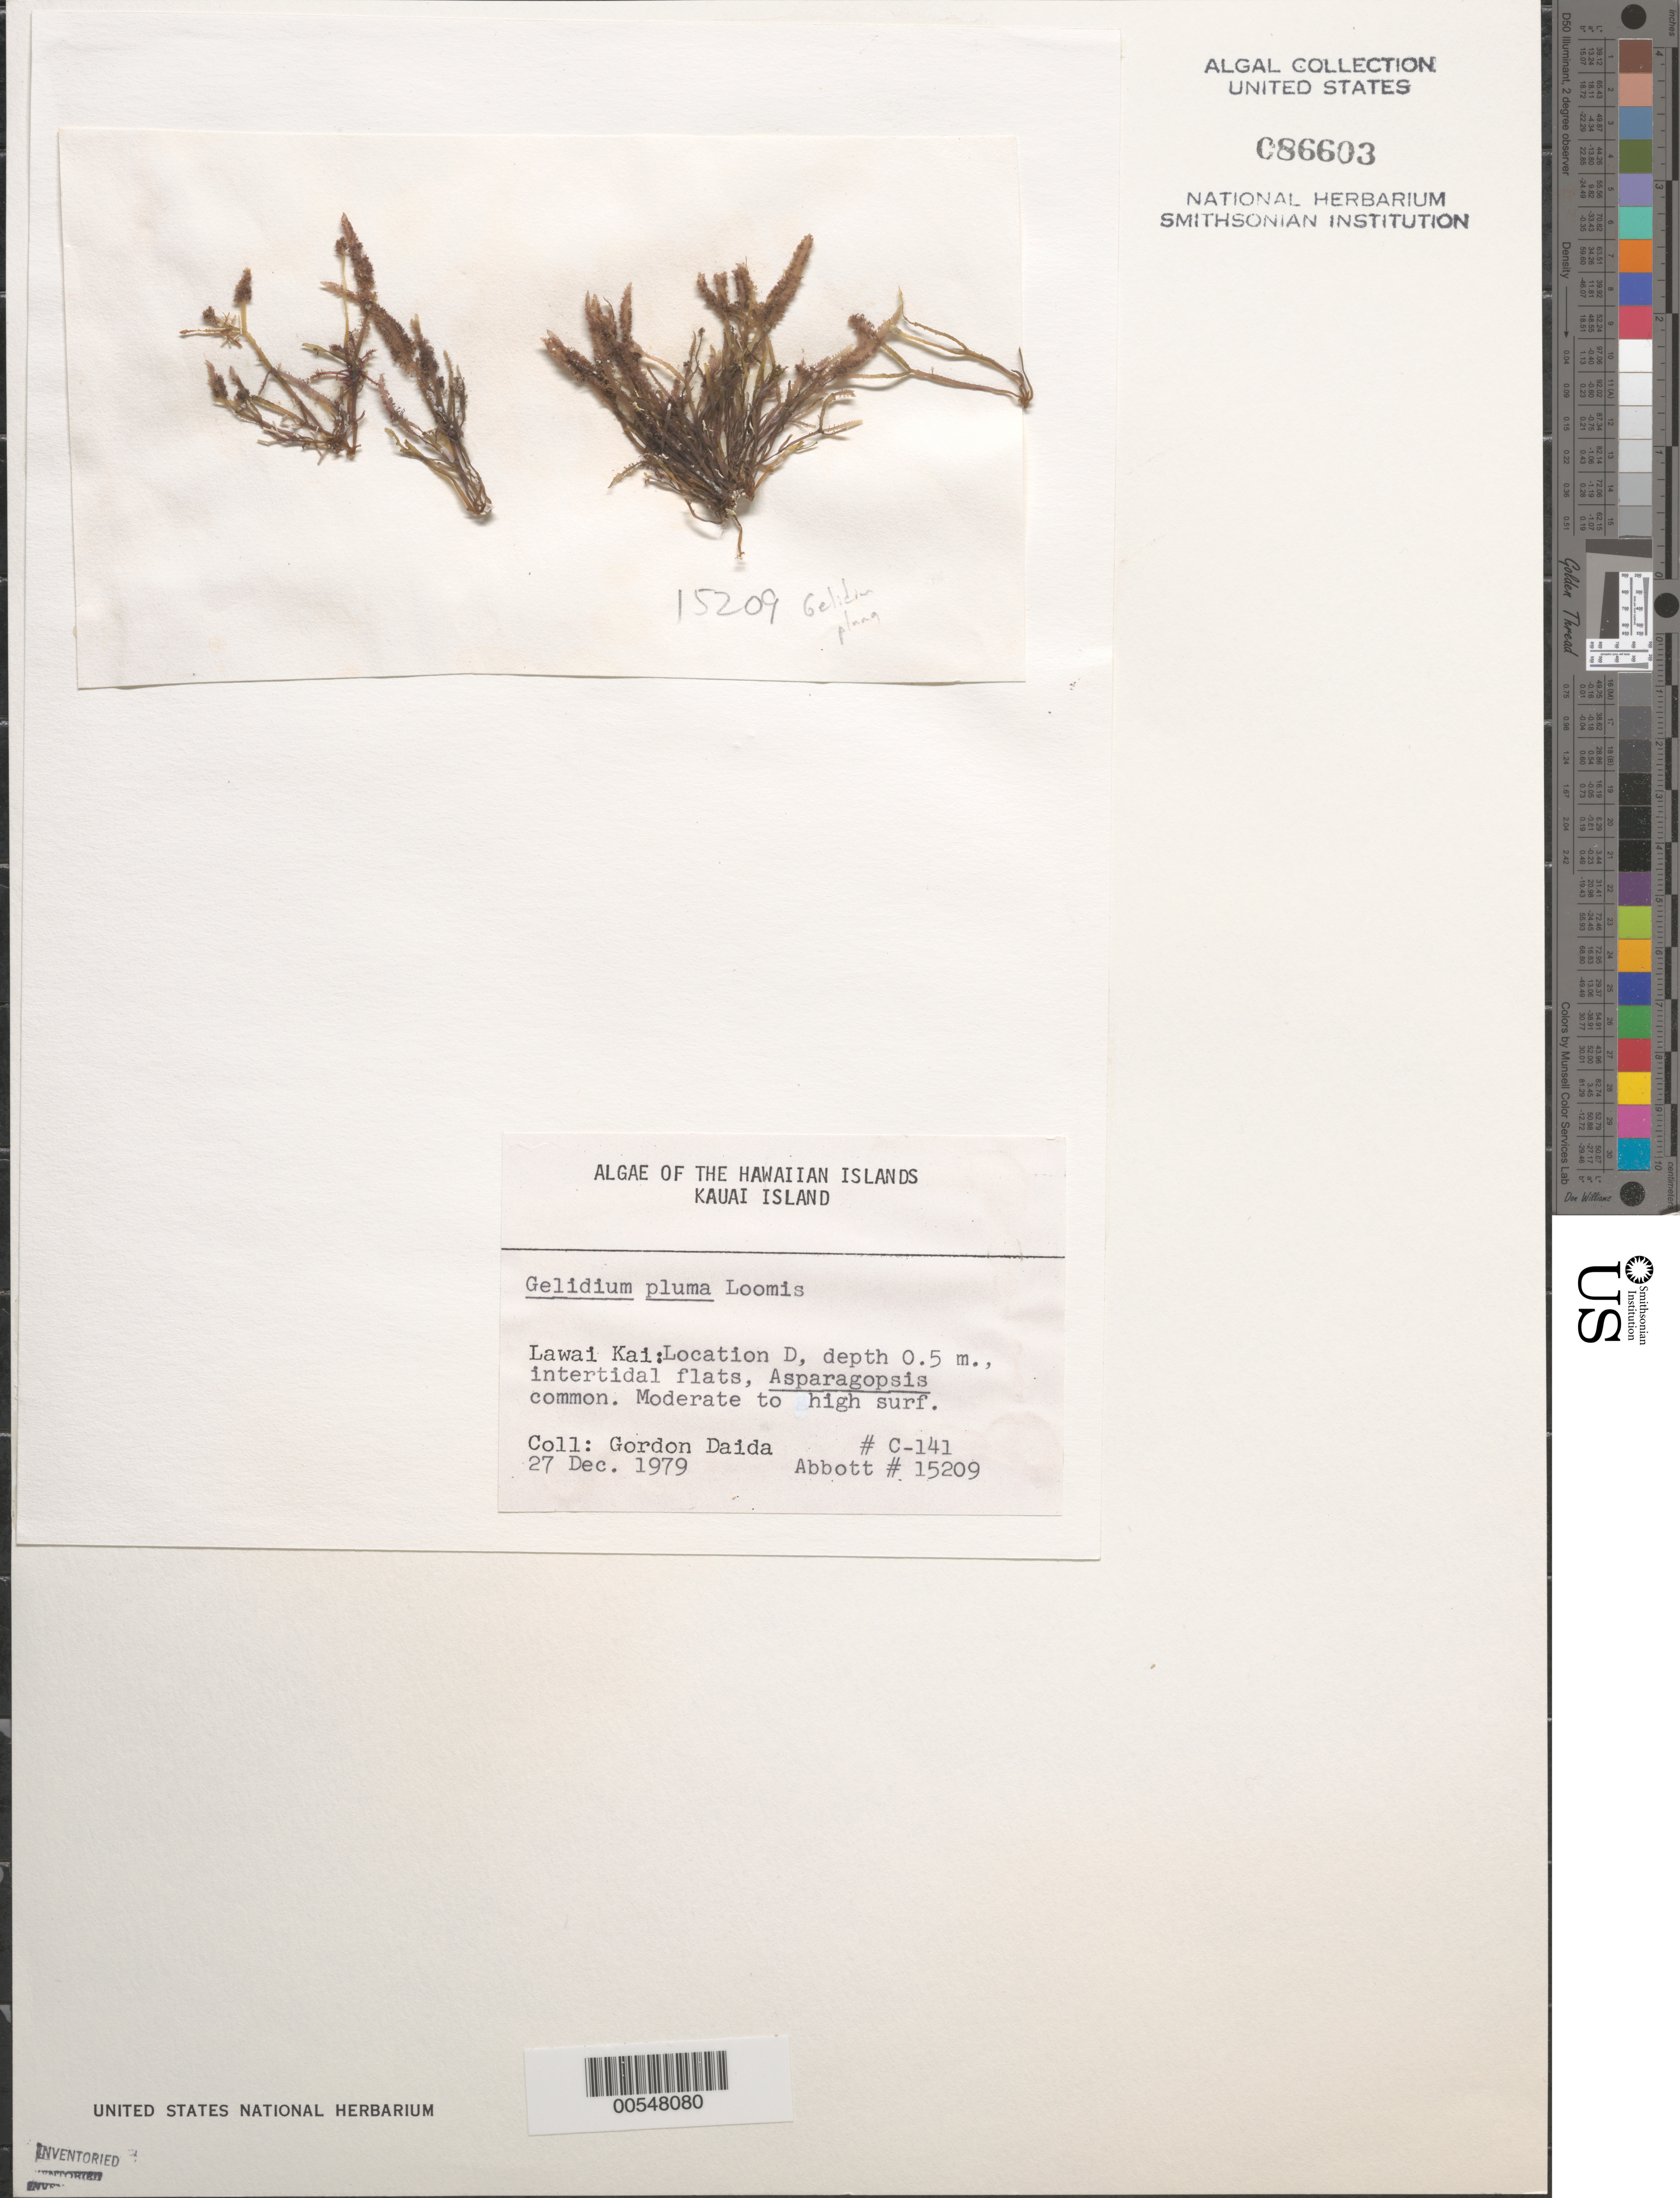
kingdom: Plantae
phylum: Rhodophyta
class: Florideophyceae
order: Gelidiales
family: Gelidiaceae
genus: Gelidium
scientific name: Gelidium pluma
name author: Bornet ex N.H. Loomis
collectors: G. Daida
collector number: C141 & IAA 15209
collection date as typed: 27 Dec 1979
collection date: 1979-12-27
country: United States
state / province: Hawaii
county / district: Kauai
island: Kaua'i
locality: Lawai Kai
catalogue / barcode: US 86603